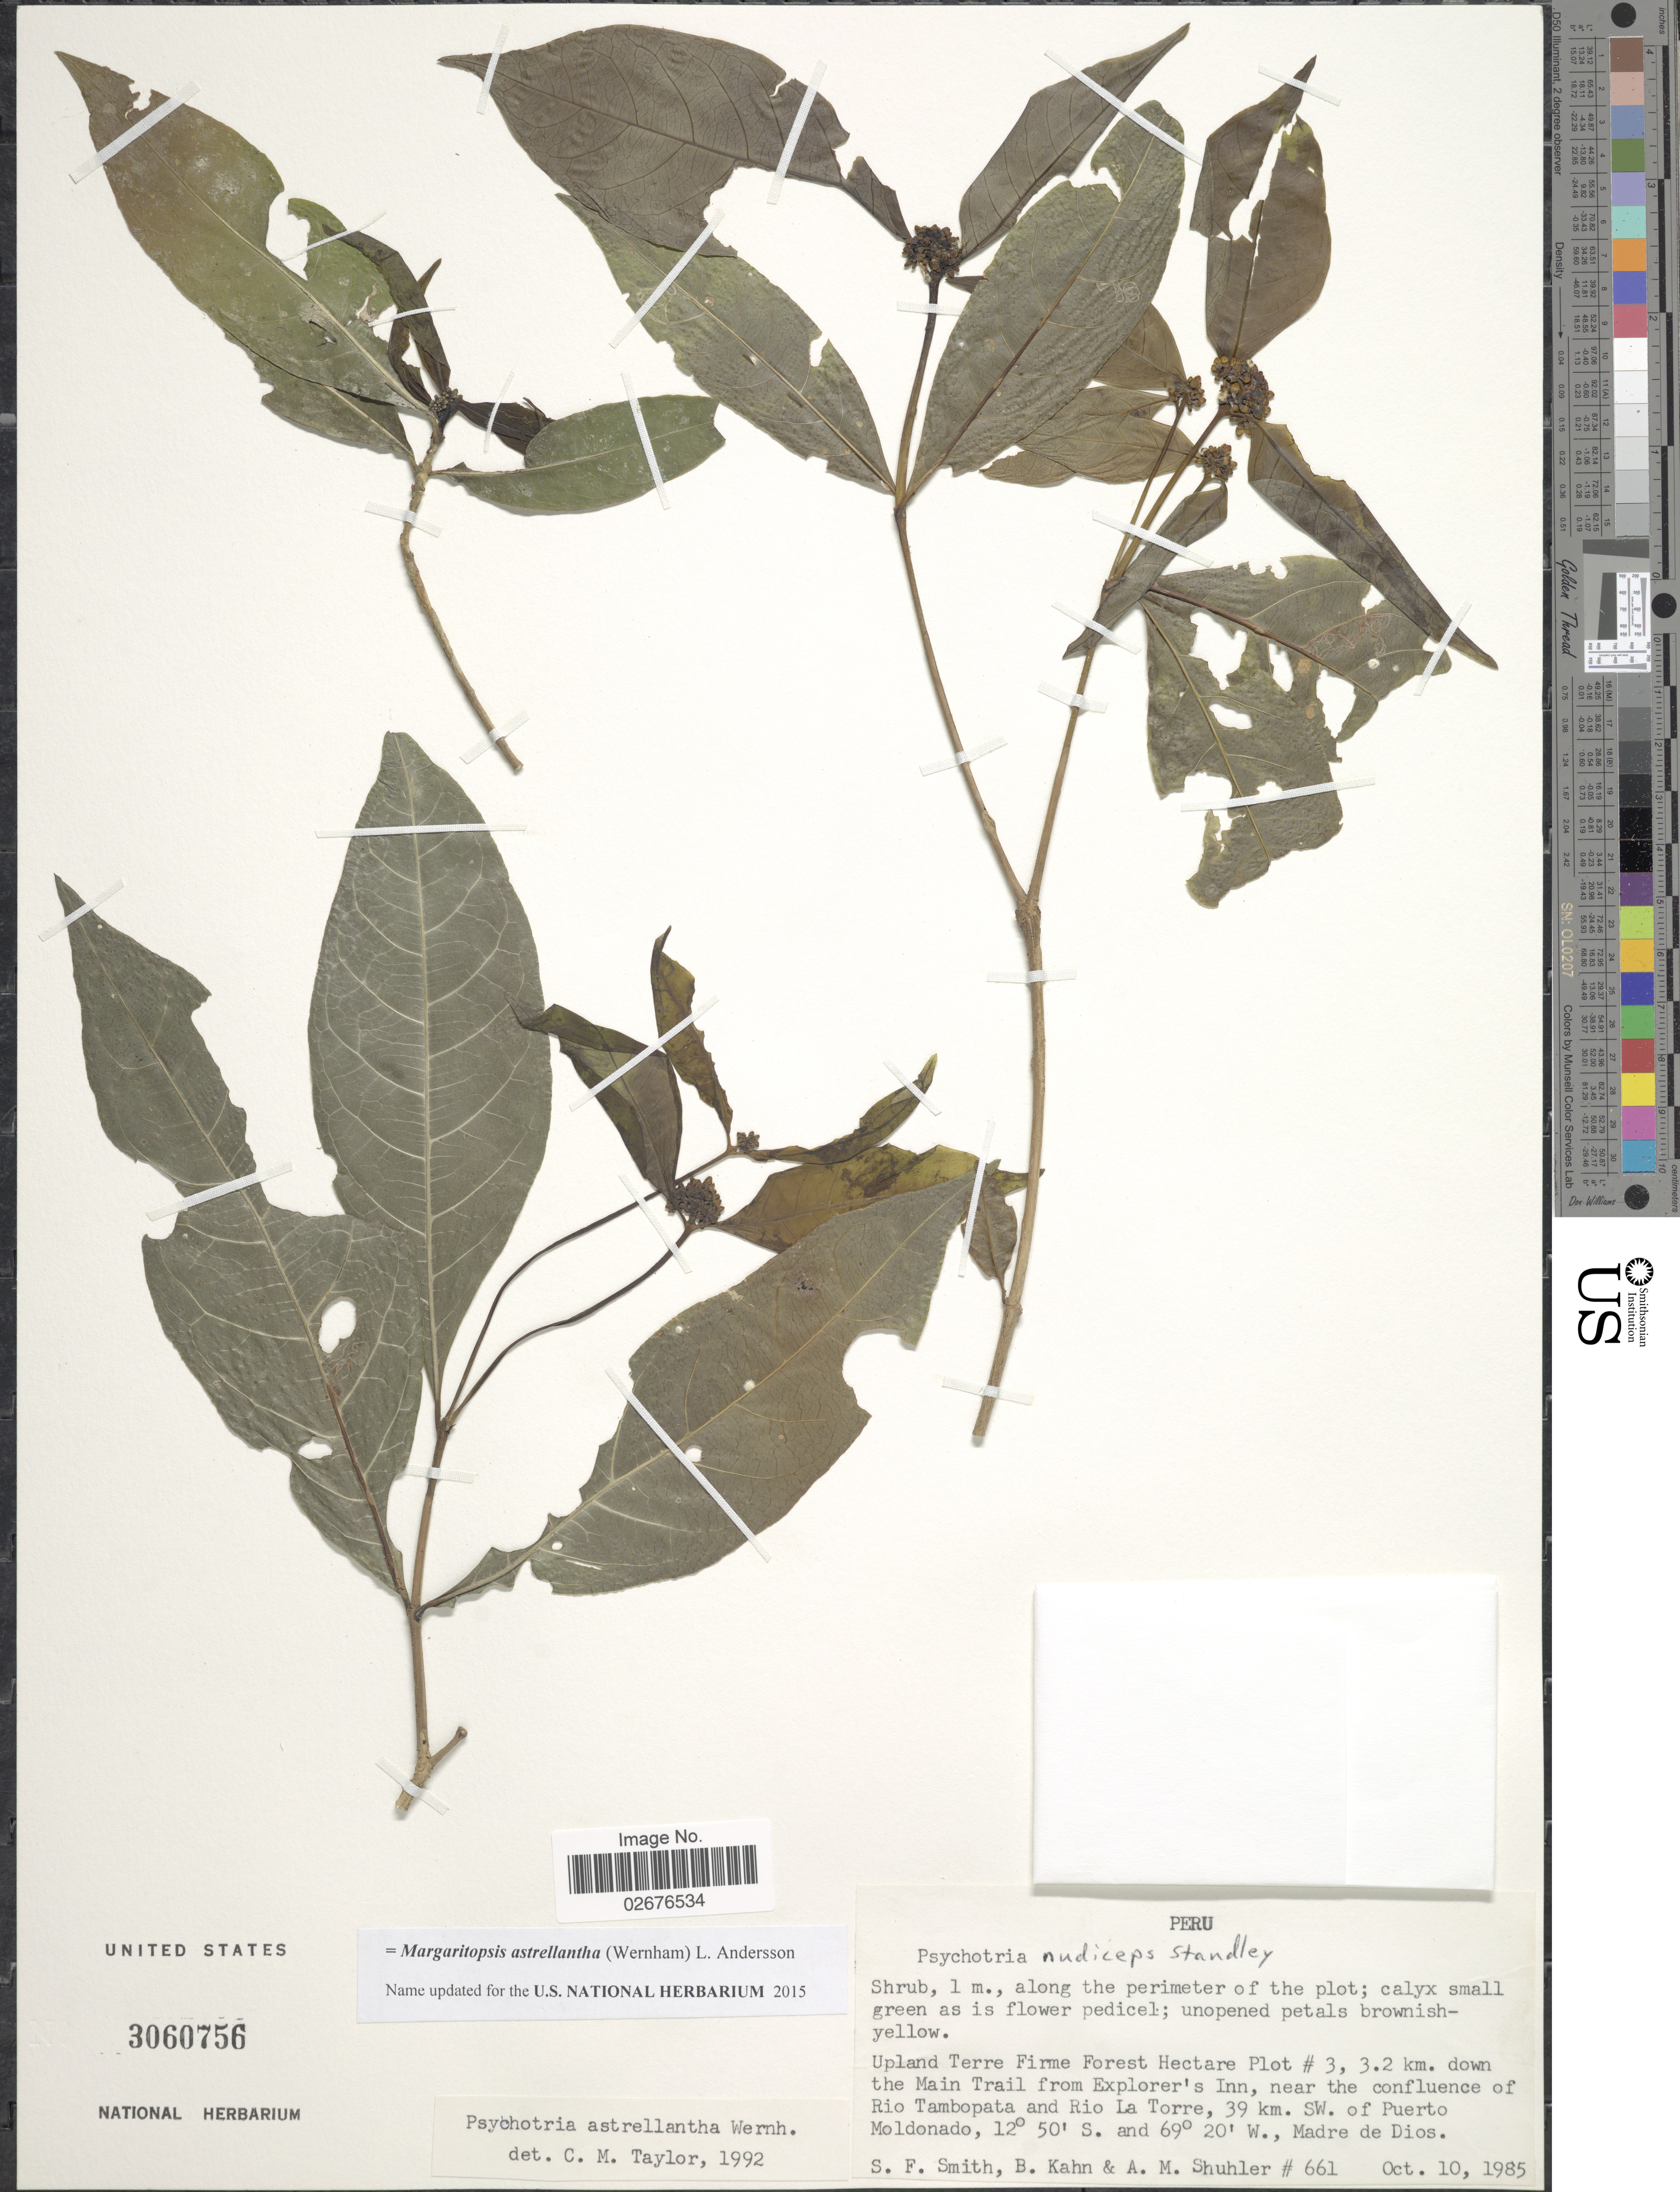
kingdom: Plantae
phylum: Tracheophyta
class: Magnoliopsida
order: Gentianales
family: Rubiaceae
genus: Margaritopsis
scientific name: Margaritopsis astrellantha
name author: (Wernham) L. Andersson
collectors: S.F. Smith, B. Kahn & A. Shuhler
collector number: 661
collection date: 1985-10-10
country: Peru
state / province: Madre de Dios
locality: Along the perimeter of the plot, Upland Terra Firme Hectare Plot # 3, 3.2 km. down the Main Trail from Explorer's Inn, near the confluence of Rio Tambopata and Rio La Torre, 39 km. SW. of Puerto Moldonado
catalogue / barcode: US 3060756